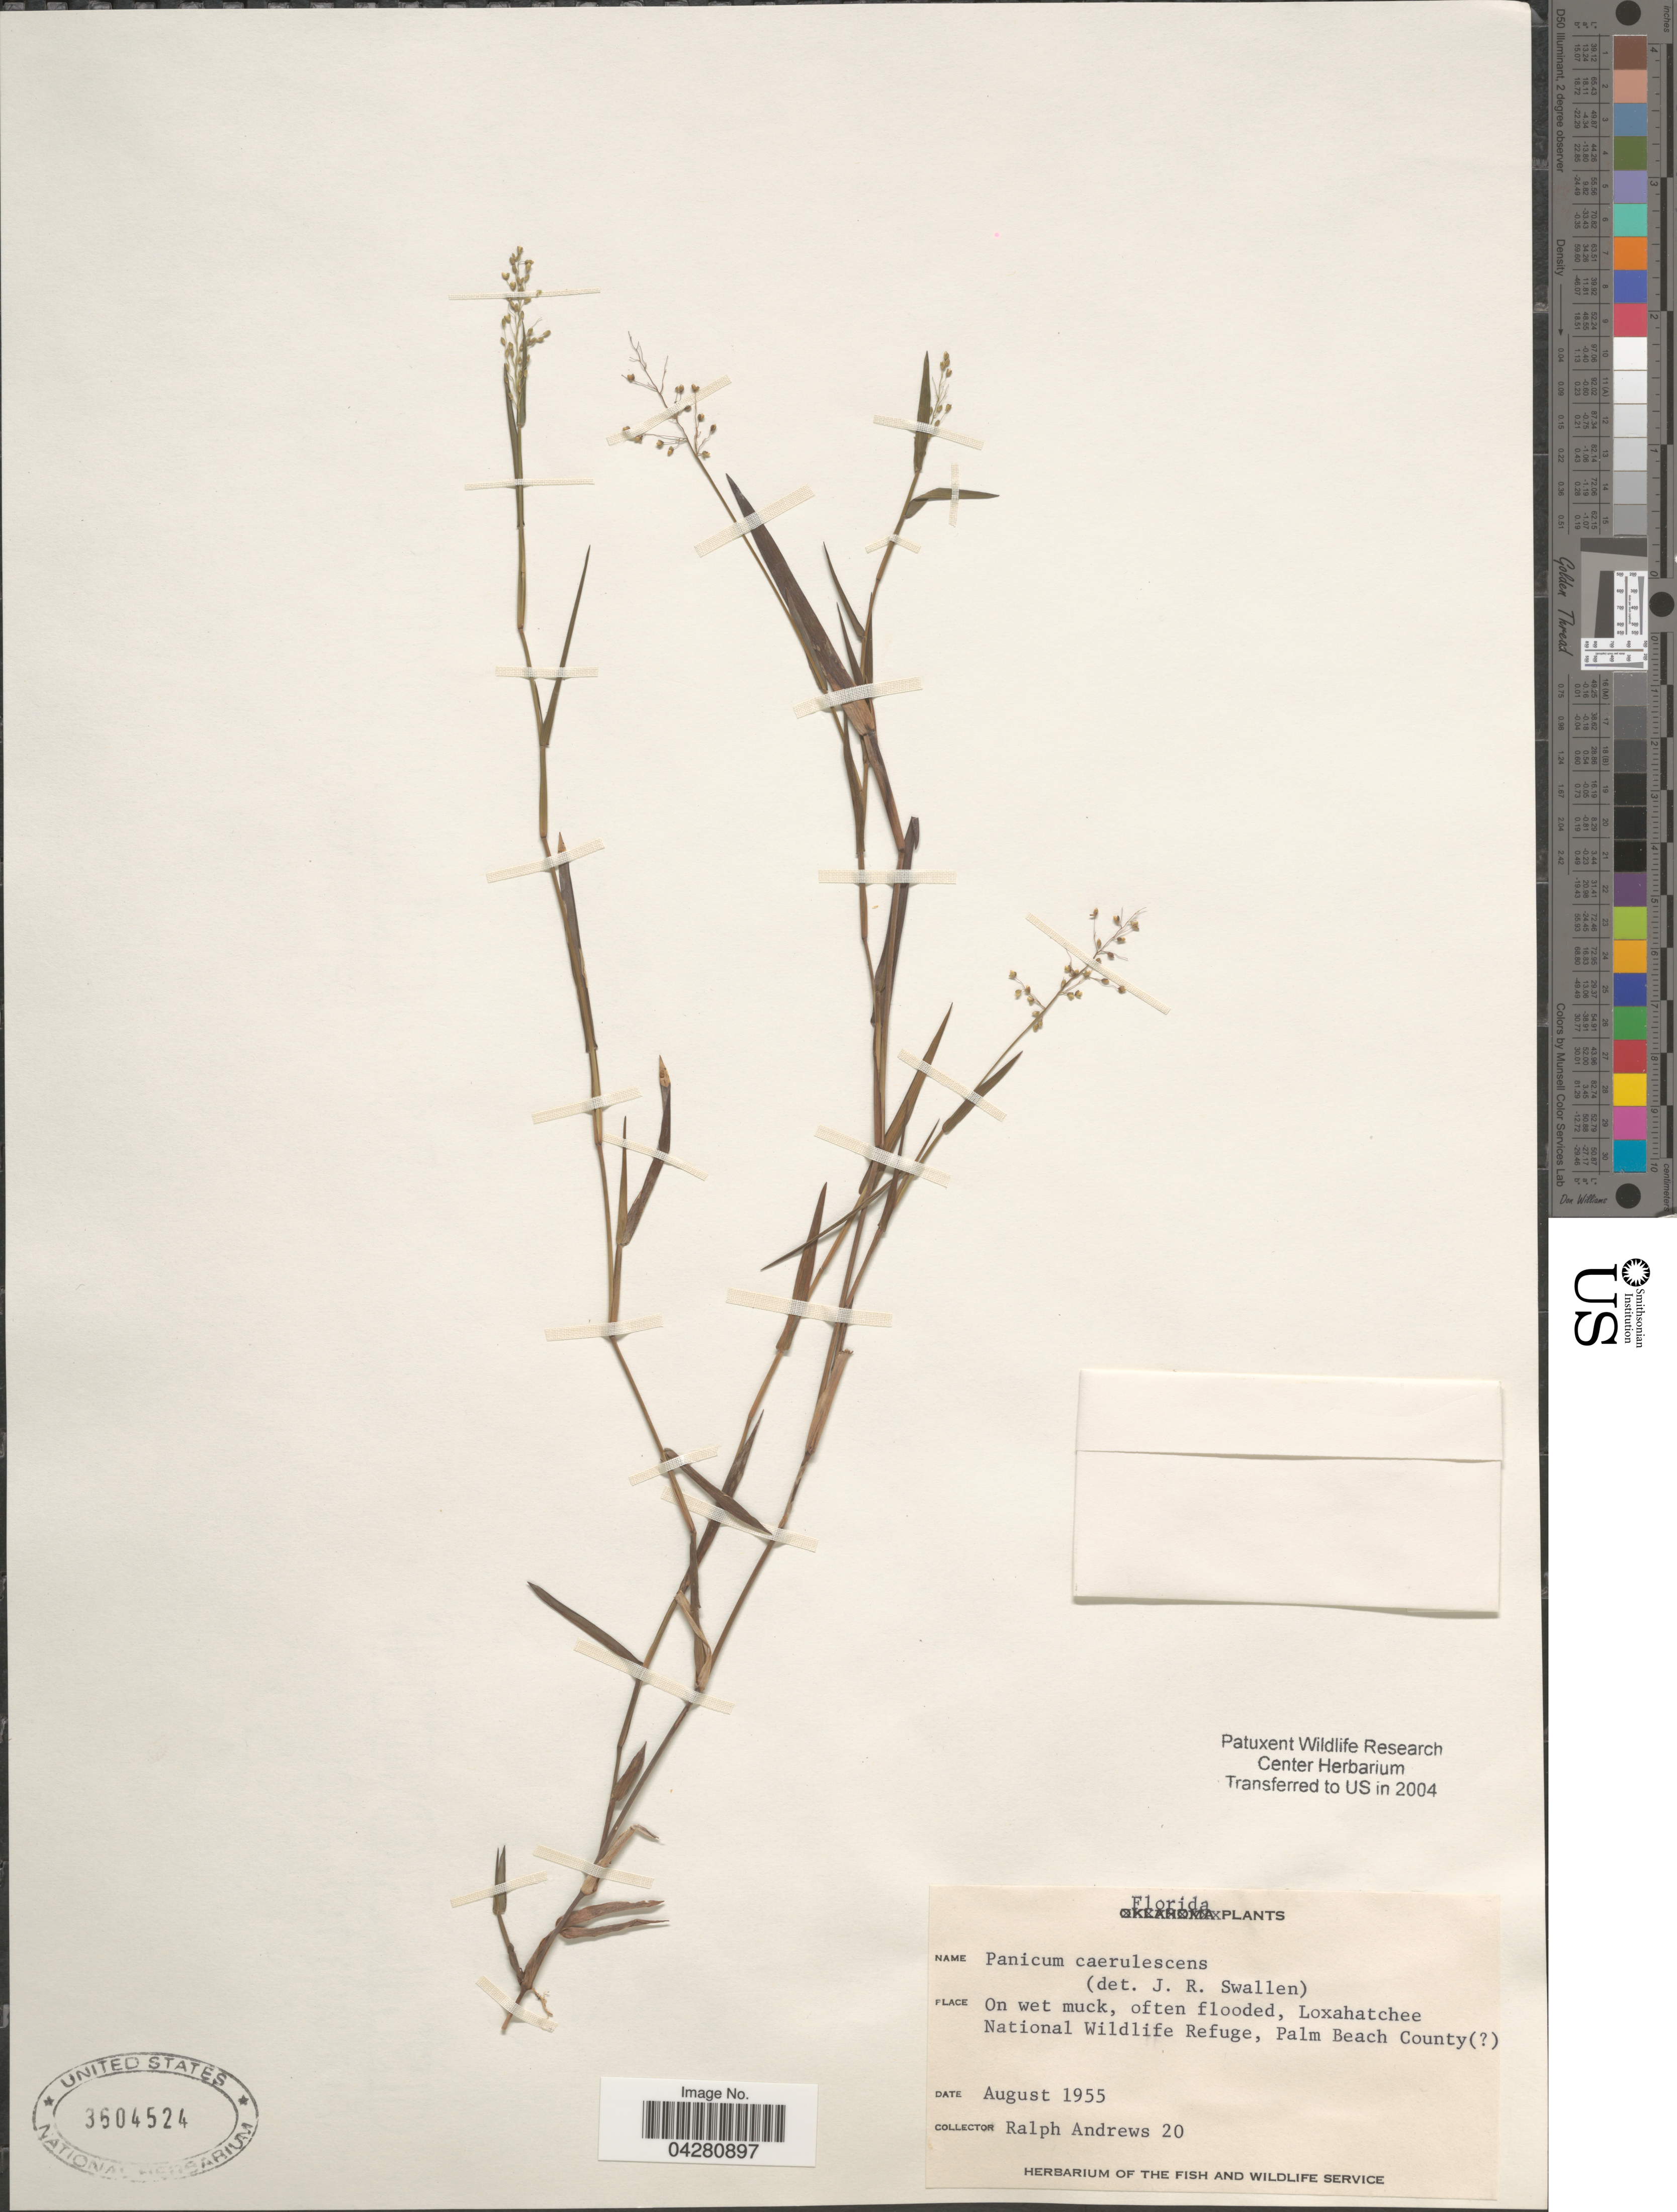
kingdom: Plantae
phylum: Tracheophyta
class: Liliopsida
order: Poales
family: Poaceae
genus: Dichanthelium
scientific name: Dichanthelium dichotomum var. dichotomum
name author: (L.) Gould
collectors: R. Andrews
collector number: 20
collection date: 1955-08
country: United States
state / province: Florida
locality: On wet muck, often flooded, Loxahatchee National Wildlife Refuge, Palm Beach County ( [unsure placement]).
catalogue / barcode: US 3604524